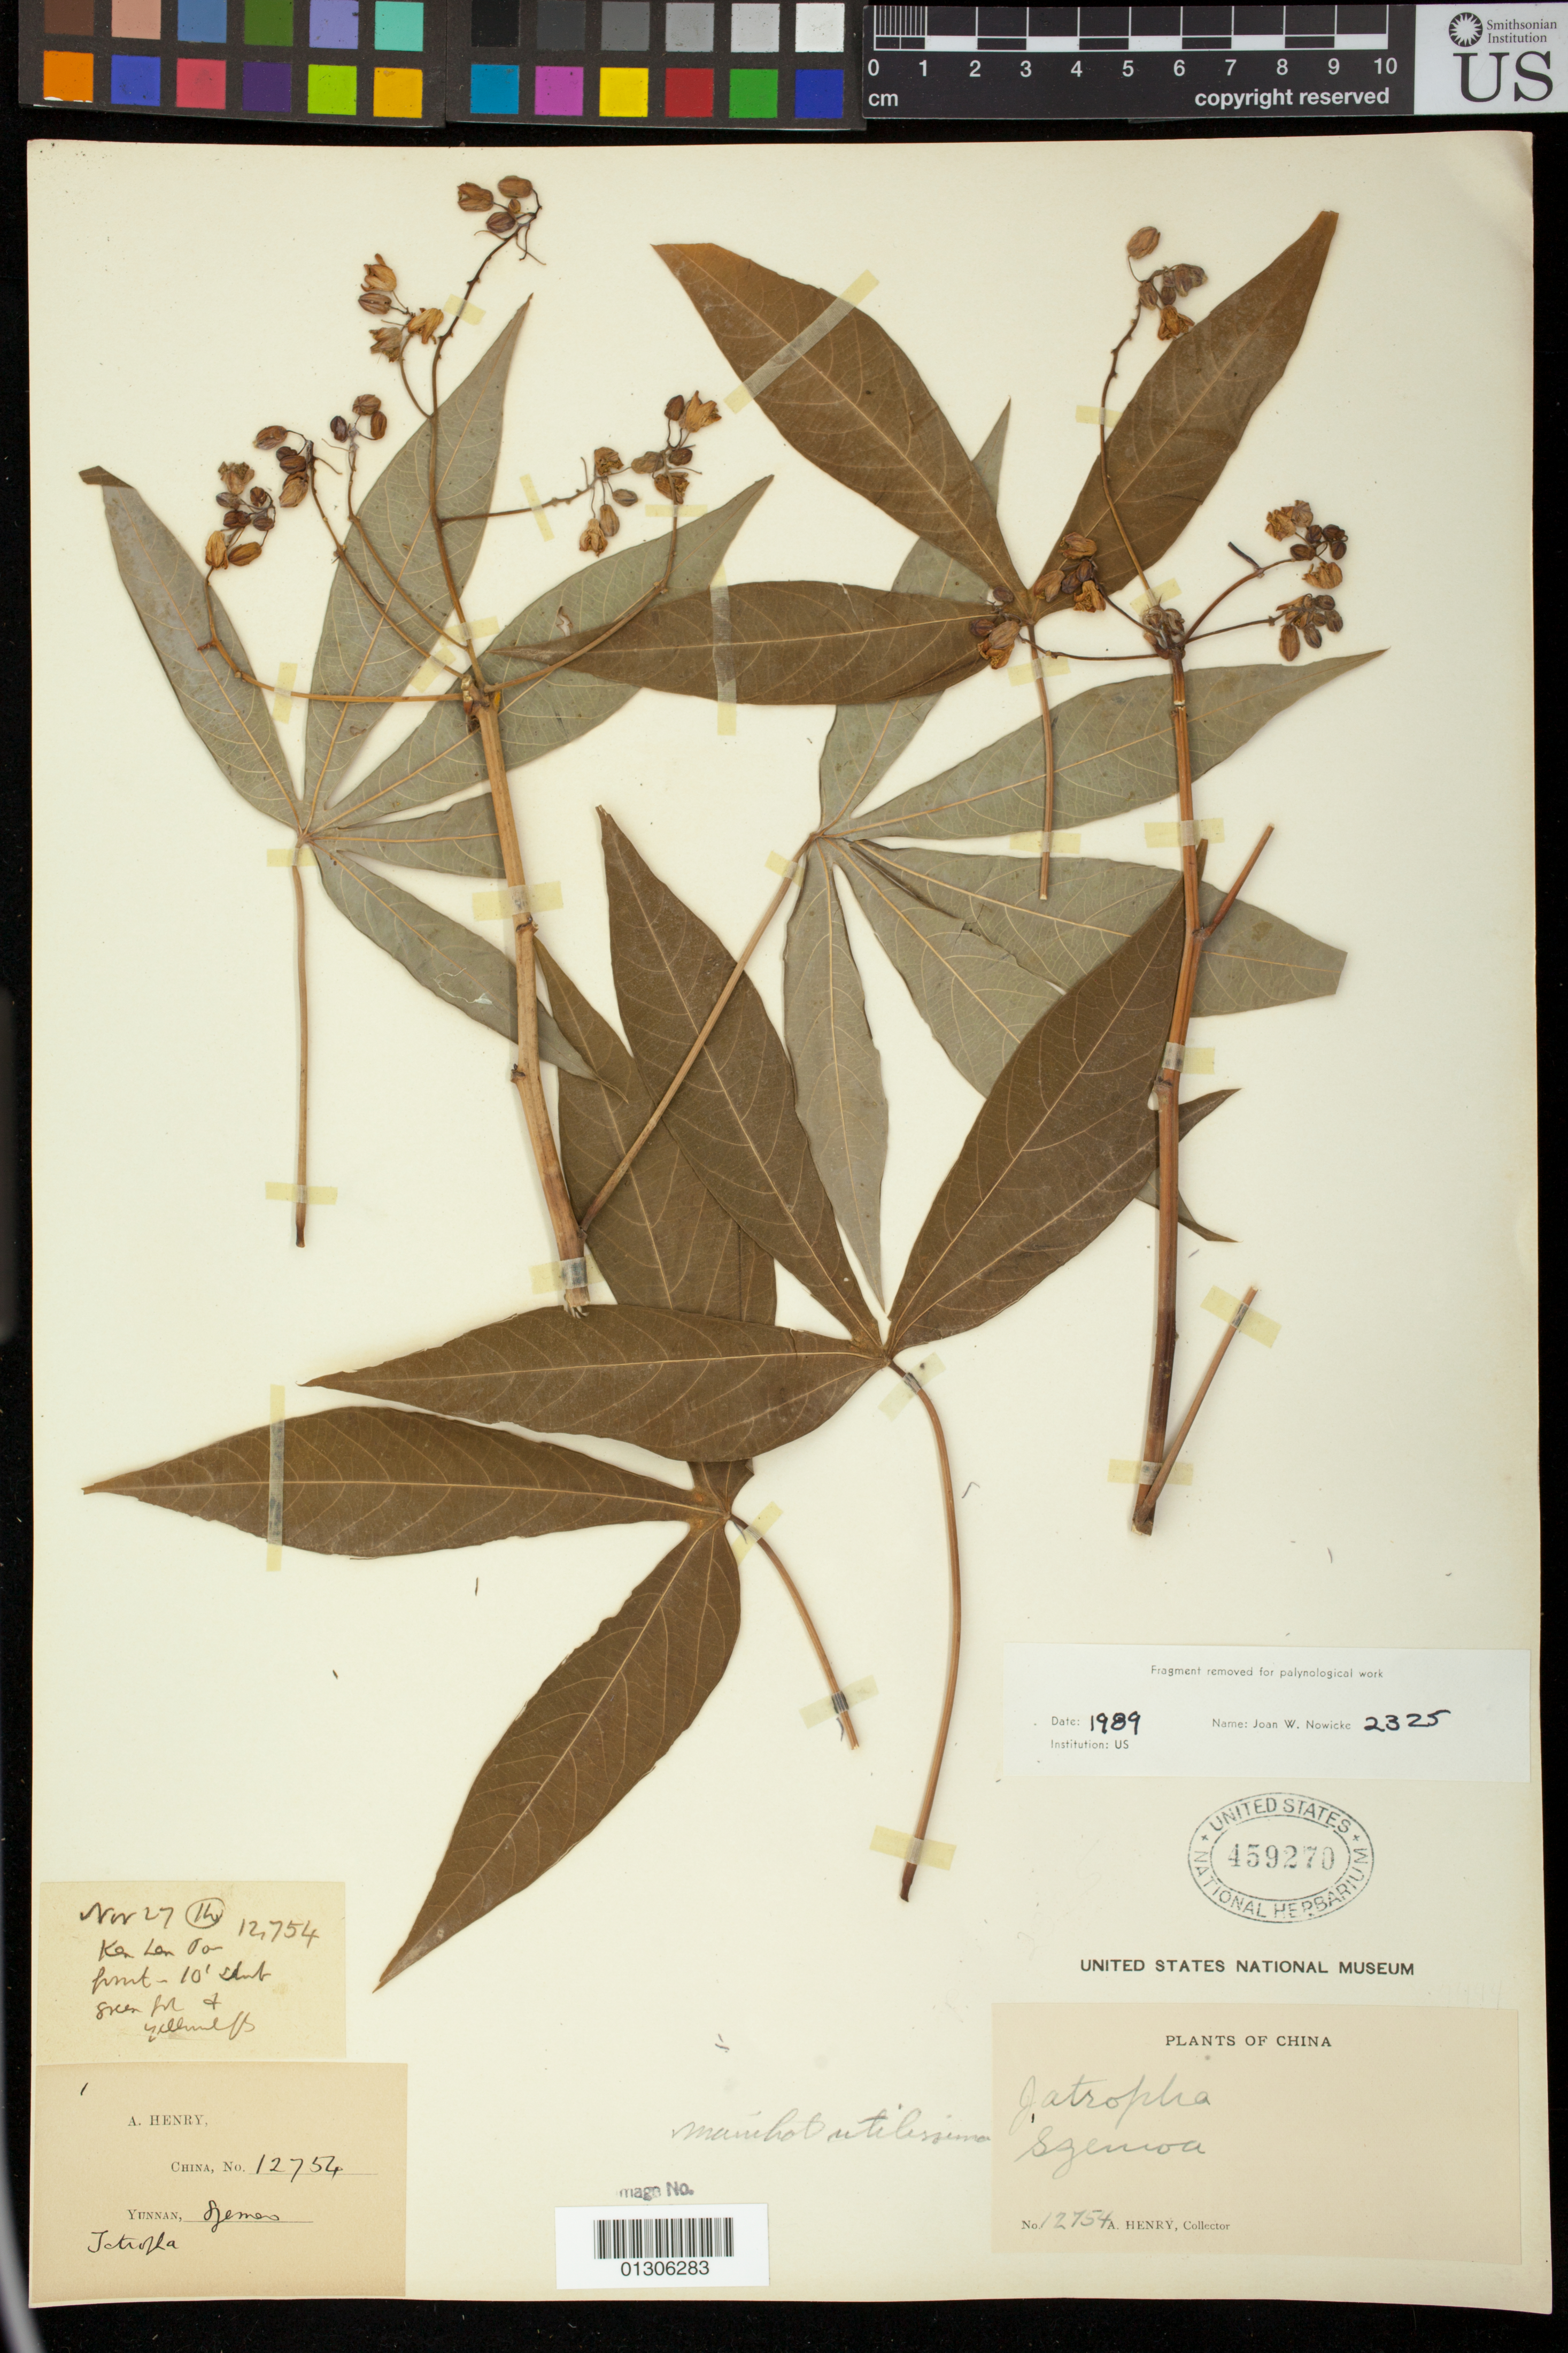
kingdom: Plantae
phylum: Tracheophyta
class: Magnoliopsida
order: Malpighiales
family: Euphorbiaceae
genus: Manihot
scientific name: Manihot esculenta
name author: Crantz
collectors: A. Henry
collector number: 12754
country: China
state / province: Yunnan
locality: Szemao (Simao)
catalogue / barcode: US 459270